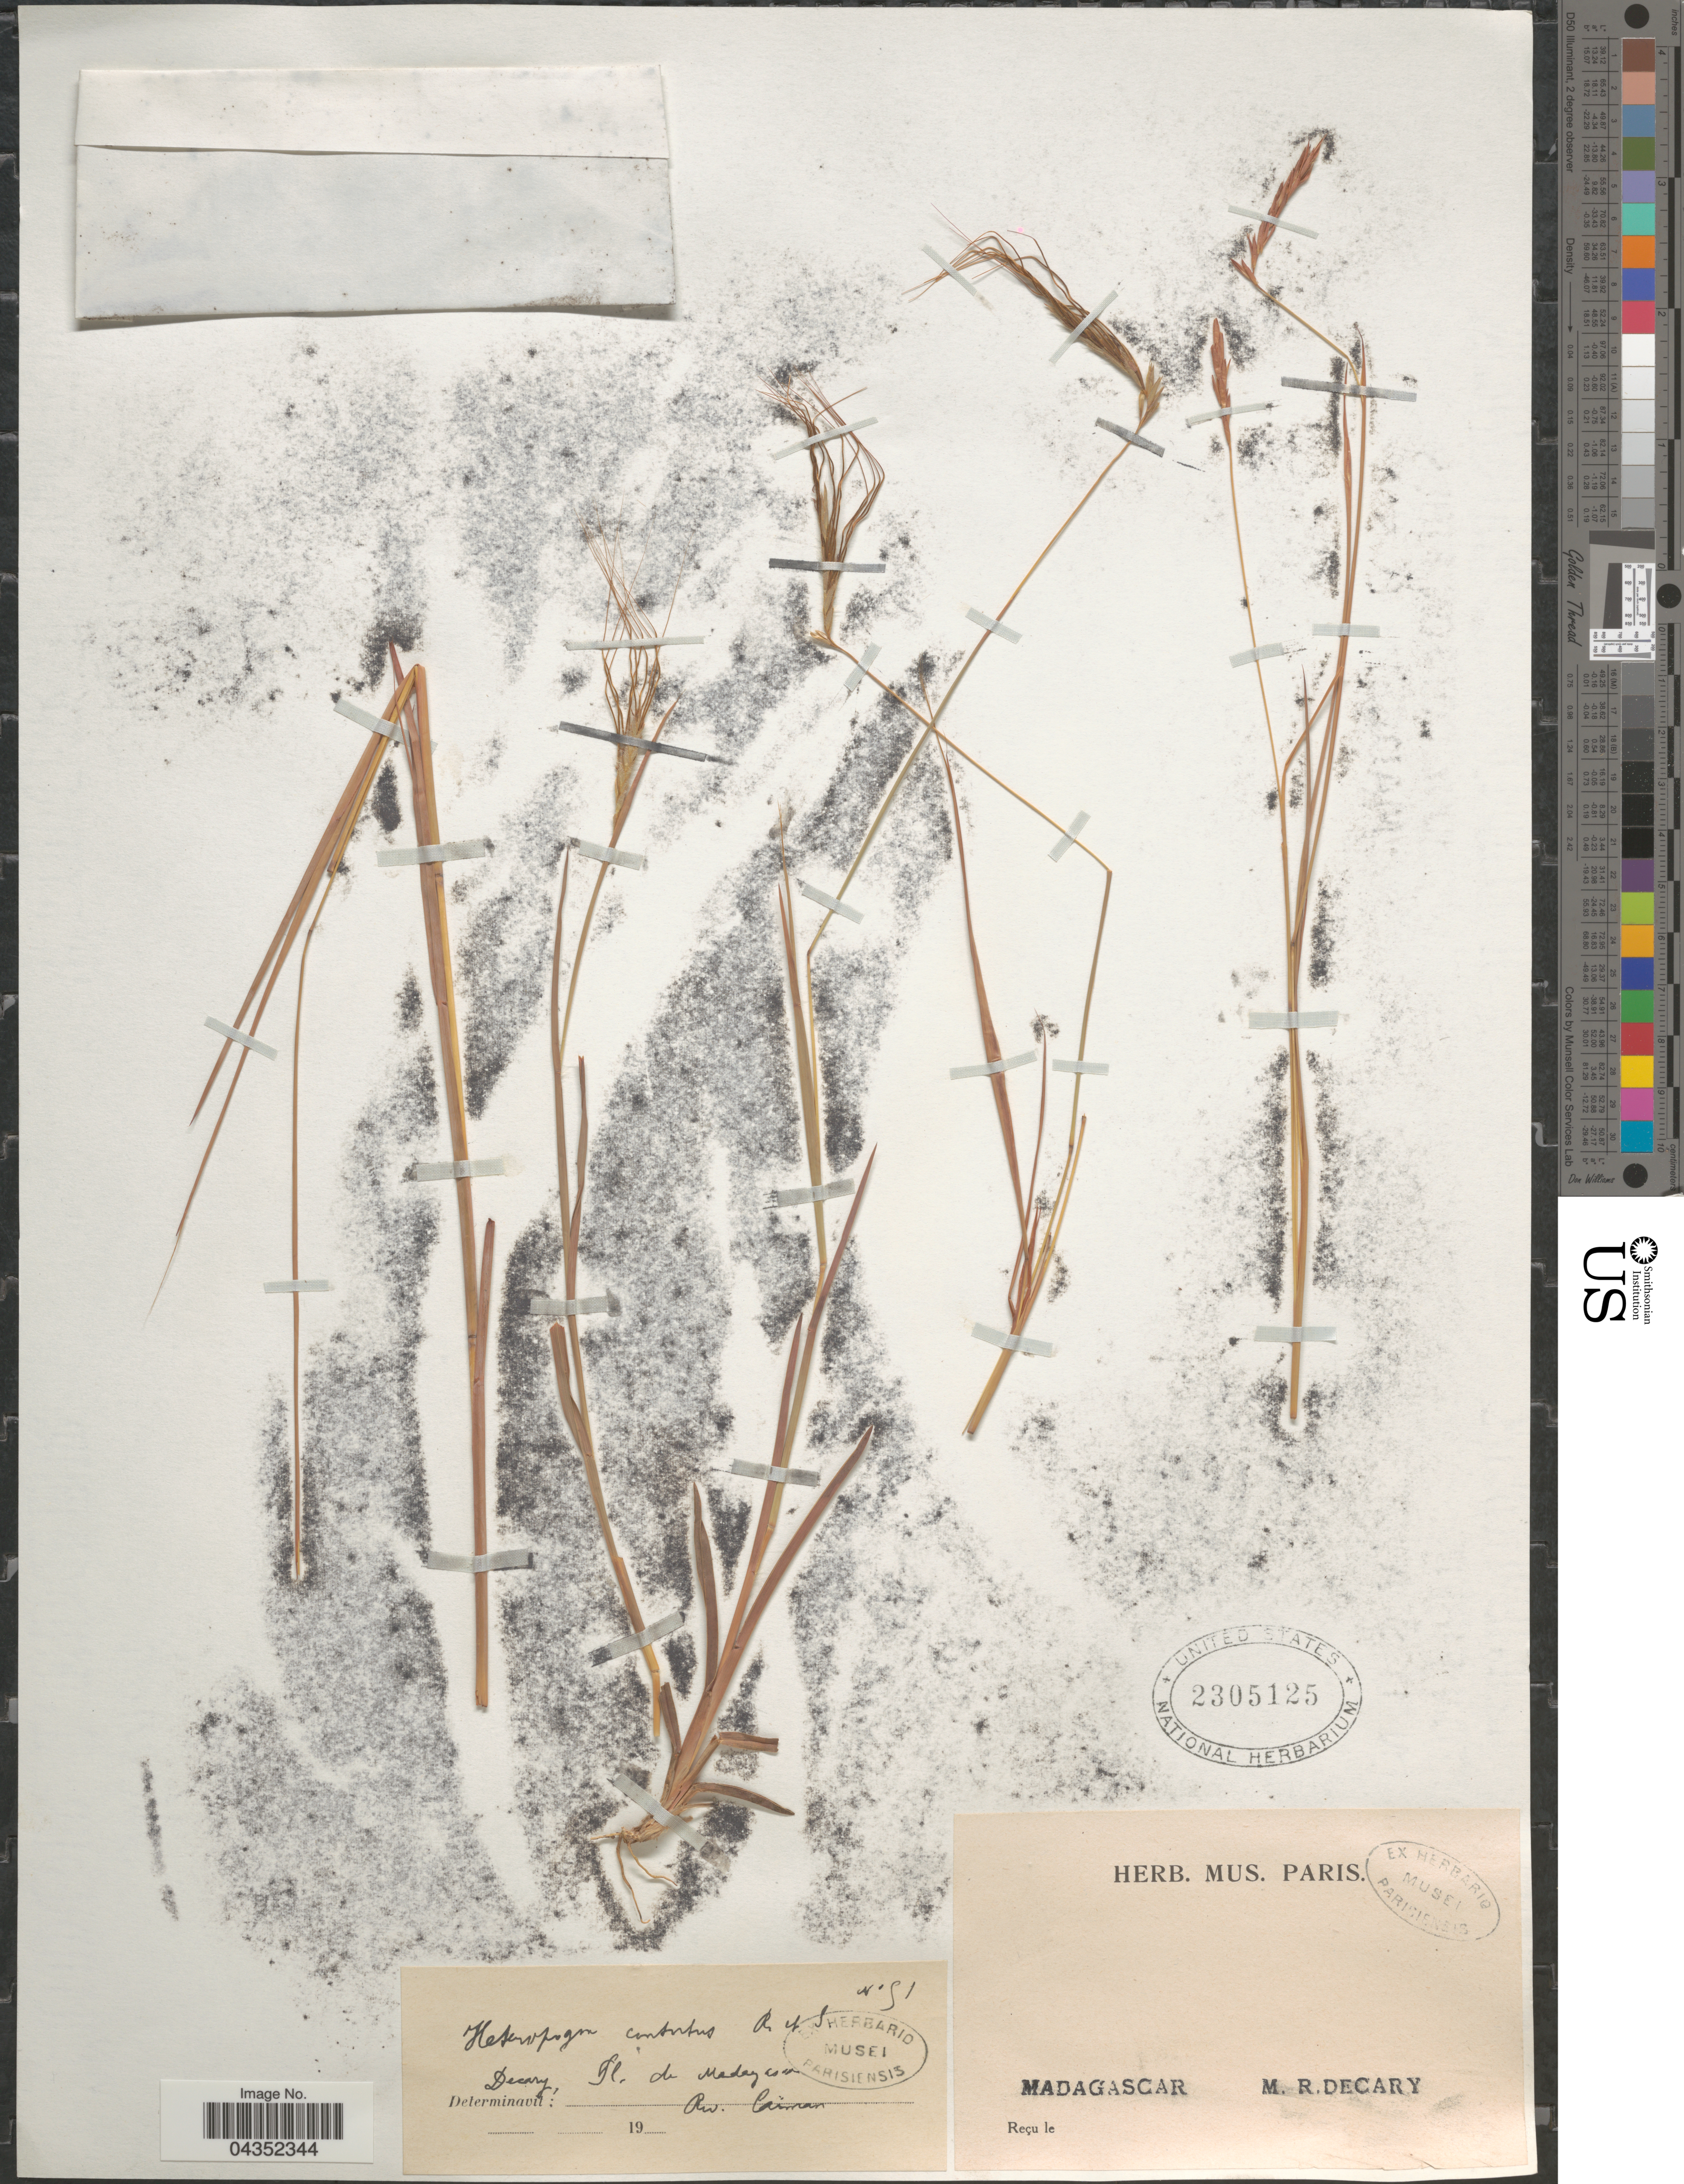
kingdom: Plantae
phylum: Tracheophyta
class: Liliopsida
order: Poales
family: Poaceae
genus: Heteropogon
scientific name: Heteropogon contortus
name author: (L.) P. Beauv. ex Roem. & Schult.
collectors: R. Decary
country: Madagascar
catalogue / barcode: US 2305125